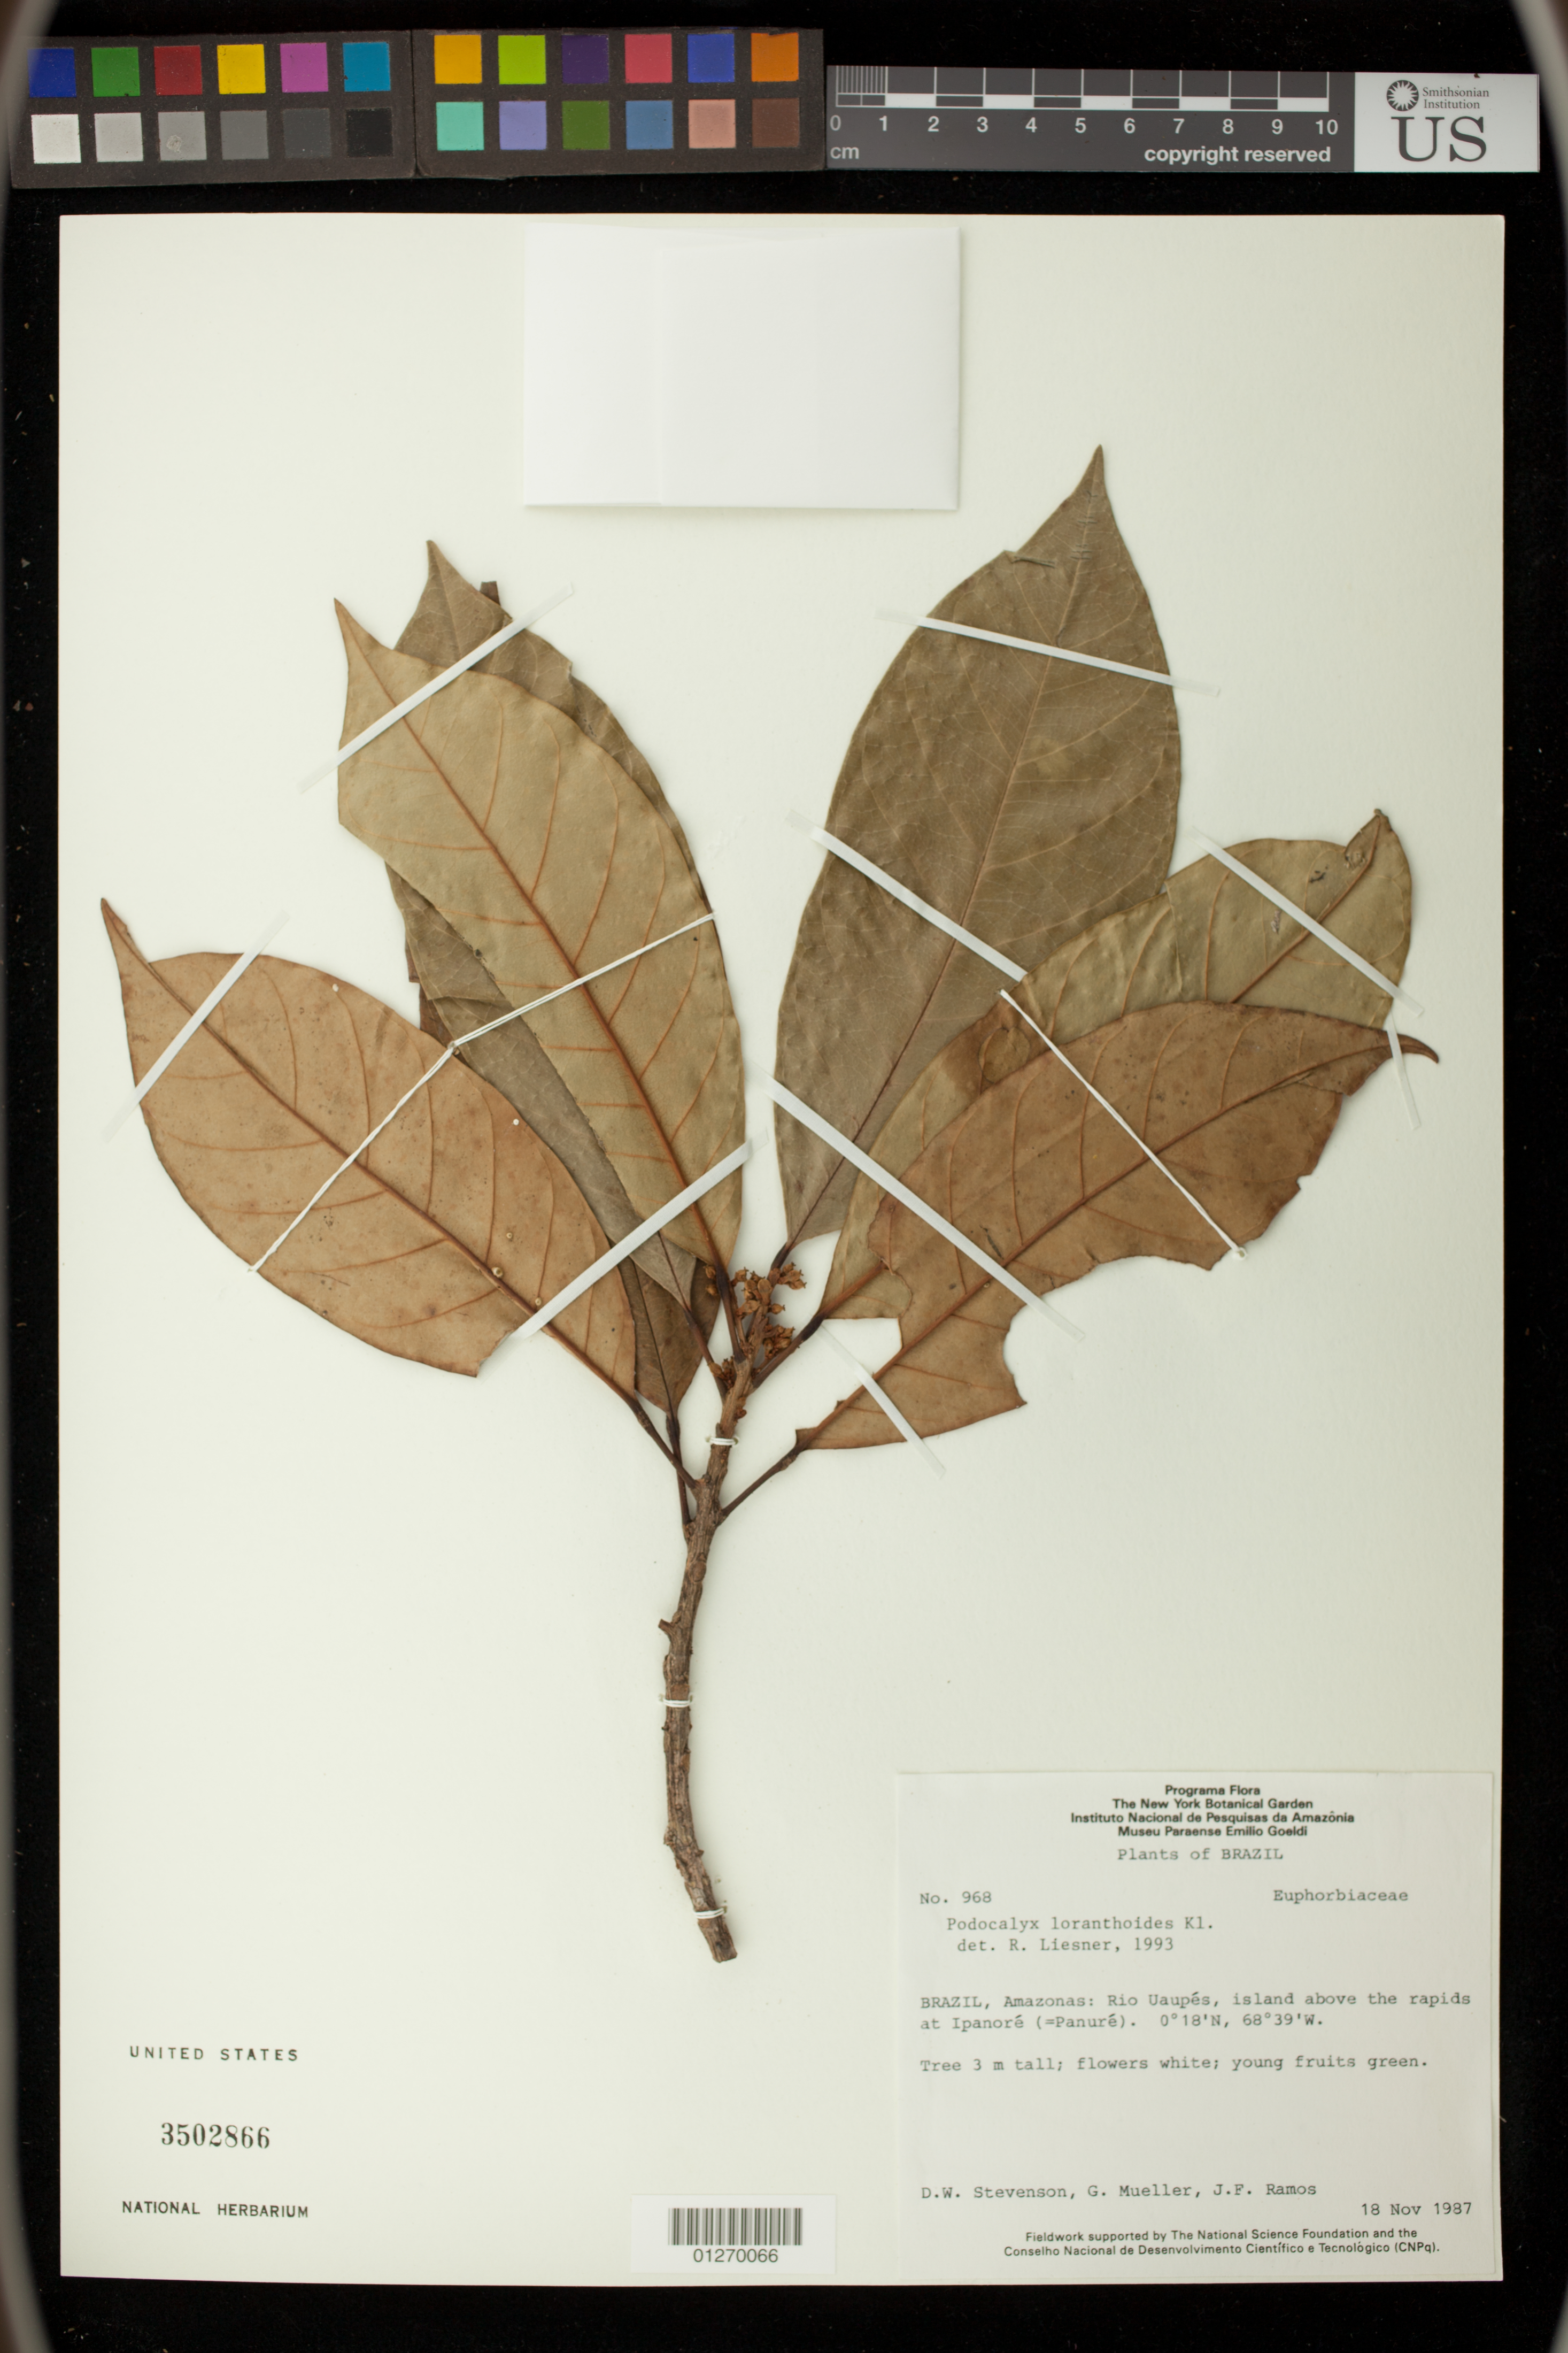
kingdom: Plantae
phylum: Tracheophyta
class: Magnoliopsida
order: Malpighiales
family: Picrodendraceae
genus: Podocalyx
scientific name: Podocalyx loranthoides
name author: Klotzsch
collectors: D. W. Stevenson, G. Mueller & J. F. Ramos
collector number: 968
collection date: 1987-11-18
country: Brazil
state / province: Amazonas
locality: Rio Uaupes, Island above rapids at Ipanore (=Panure).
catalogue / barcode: US 3502866